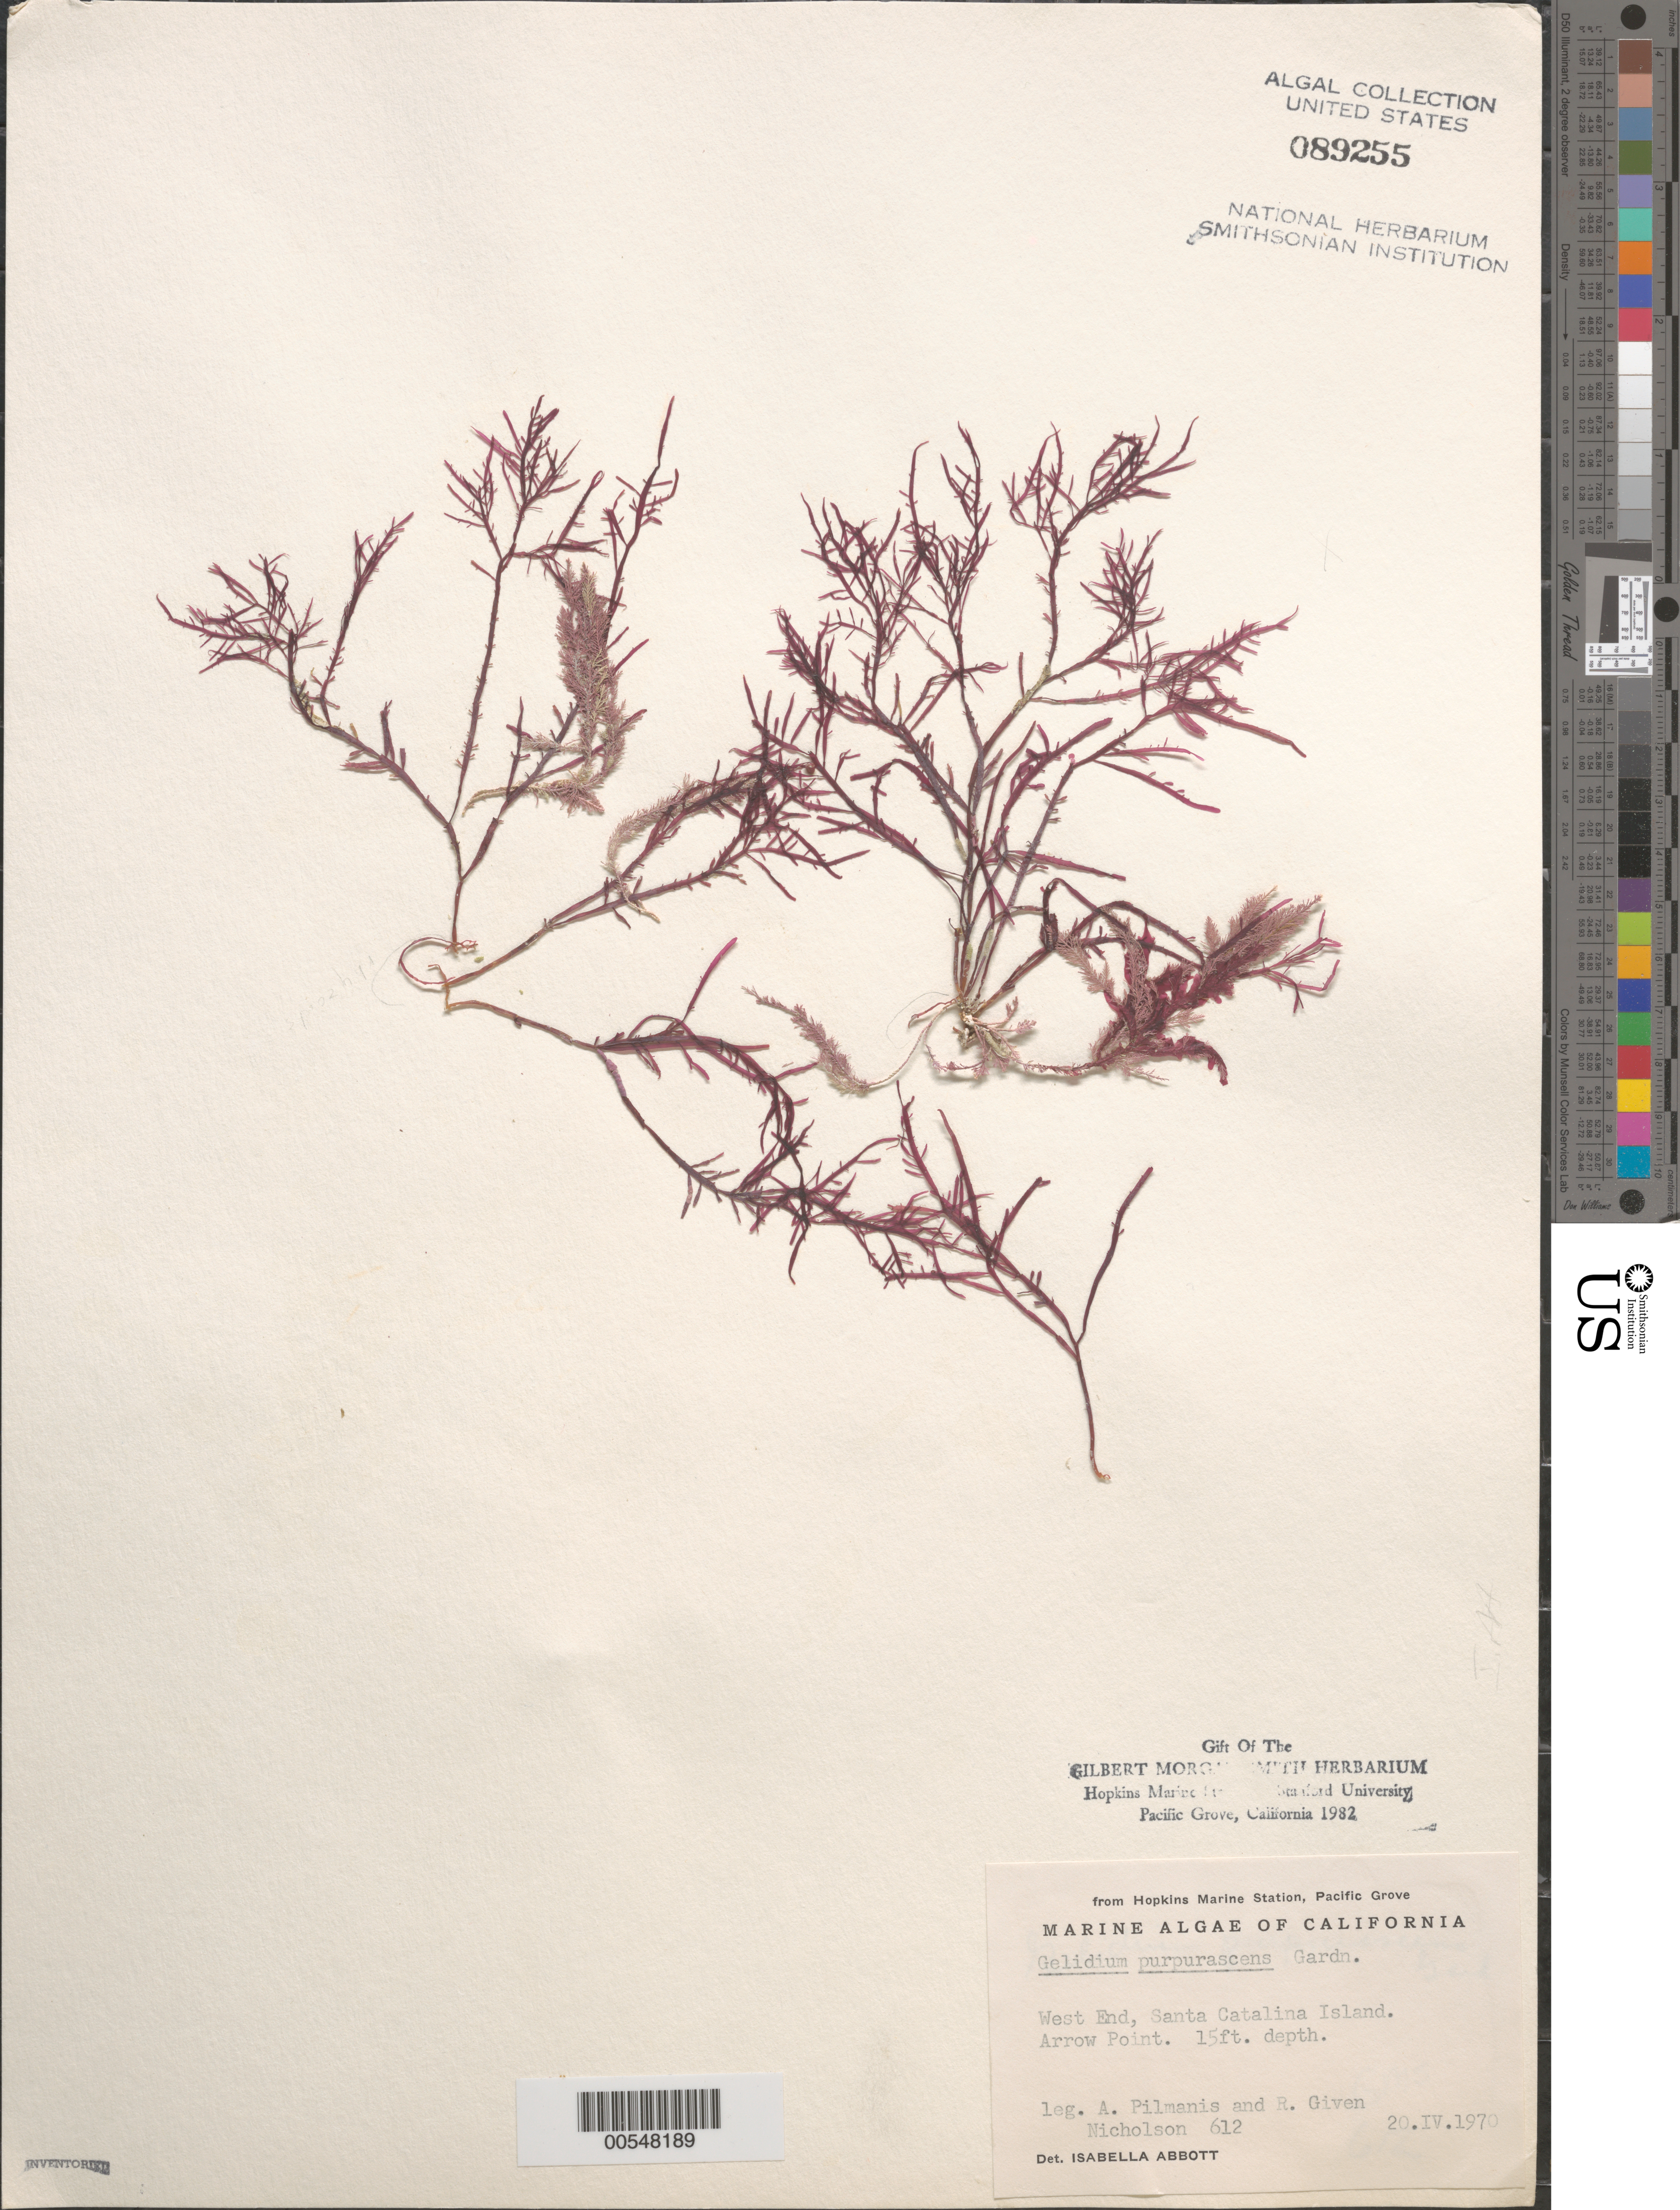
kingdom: Plantae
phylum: Rhodophyta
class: Florideophyceae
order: Gelidiales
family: Gelidiaceae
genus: Gelidium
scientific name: Gelidium purpurascens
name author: N.L. Gardner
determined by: Abbott, Isabella A.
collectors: A. Pilmanis & R. Given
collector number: Nln 612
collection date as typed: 20 Apr 1970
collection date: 1970-04-20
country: United States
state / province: California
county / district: Los Angeles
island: Santa Catalina Island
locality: Arrow Point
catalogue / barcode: US 89255